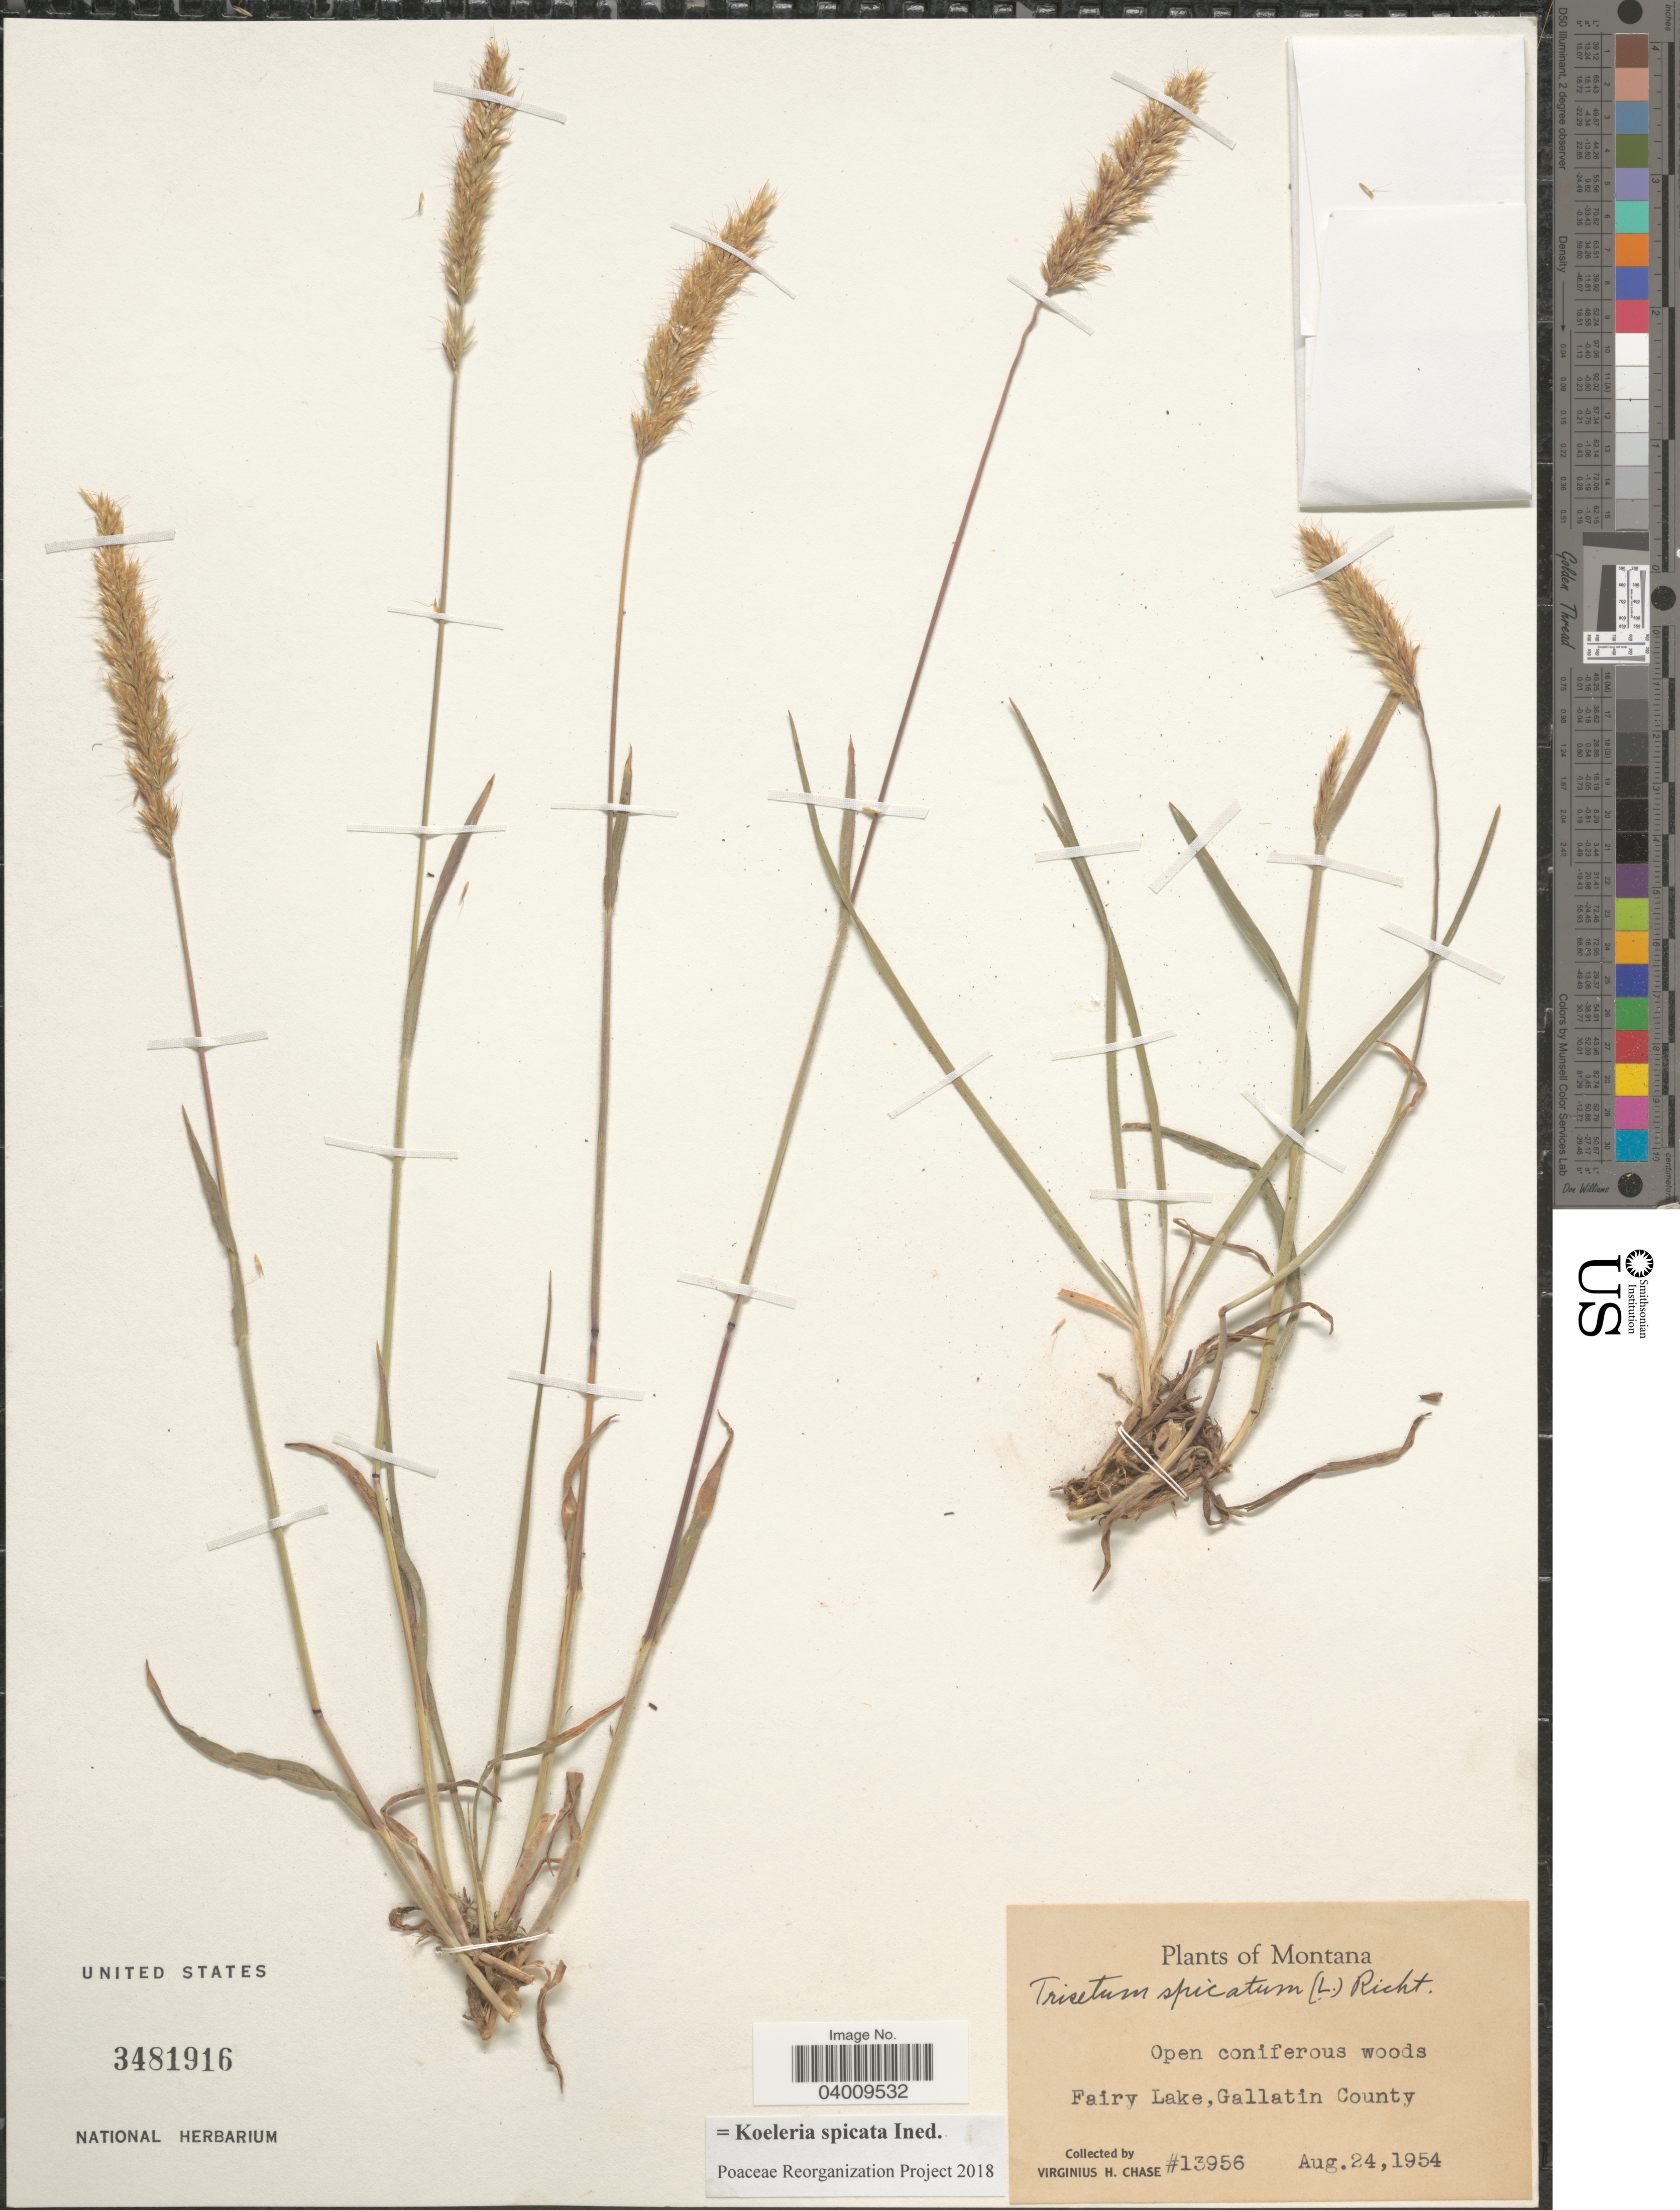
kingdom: Plantae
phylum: Tracheophyta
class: Liliopsida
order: Poales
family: Poaceae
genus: Koeleria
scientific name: Koeleria spicata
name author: (L.) Barberá et al.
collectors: V. H. Chase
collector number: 13956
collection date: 1954-08-24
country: United States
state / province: Montana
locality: Open coniferous woods Fairy Lake, Gallatin County.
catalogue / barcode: US 3481916